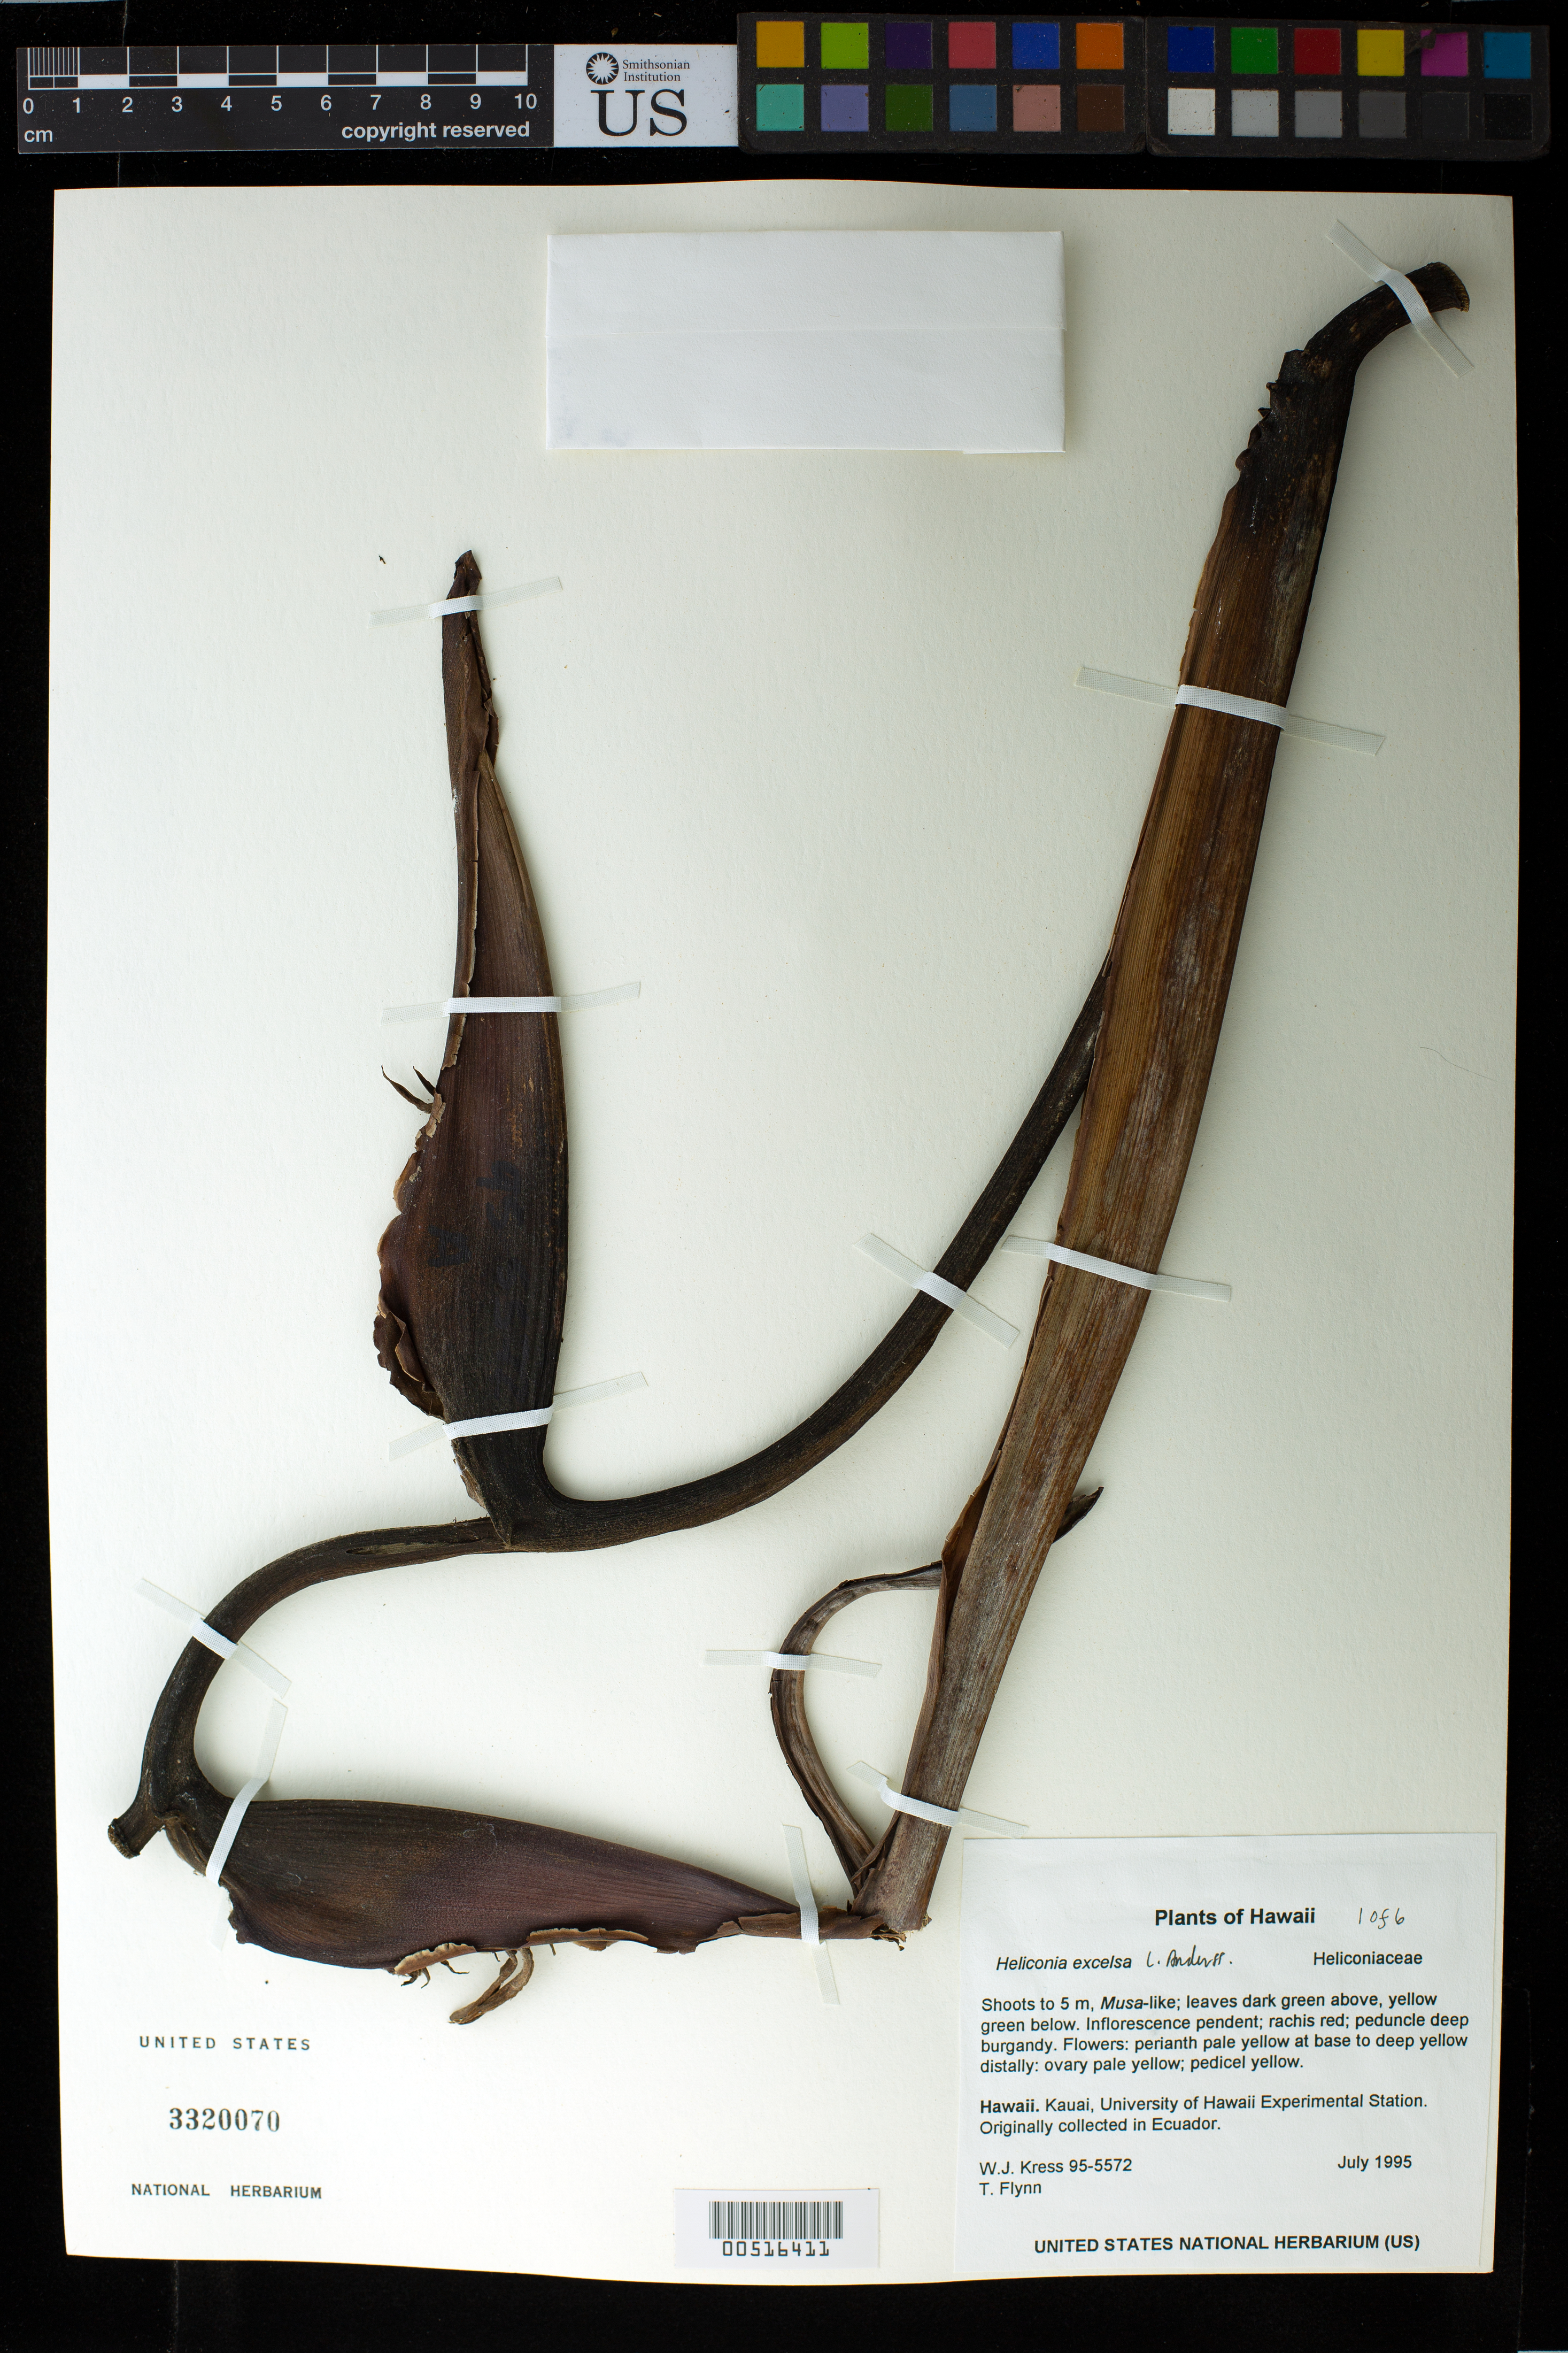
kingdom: Plantae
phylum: Tracheophyta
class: Liliopsida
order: Zingiberales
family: Heliconiaceae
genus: Heliconia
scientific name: Heliconia excelsa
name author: L. Andersson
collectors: W. J. Kress & T. W. Flynn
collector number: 95-5572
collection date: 1995-08-18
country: United States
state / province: Hawaii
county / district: Kaui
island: Kaua'i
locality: University of Hawaii Experimental Station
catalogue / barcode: US 3320070